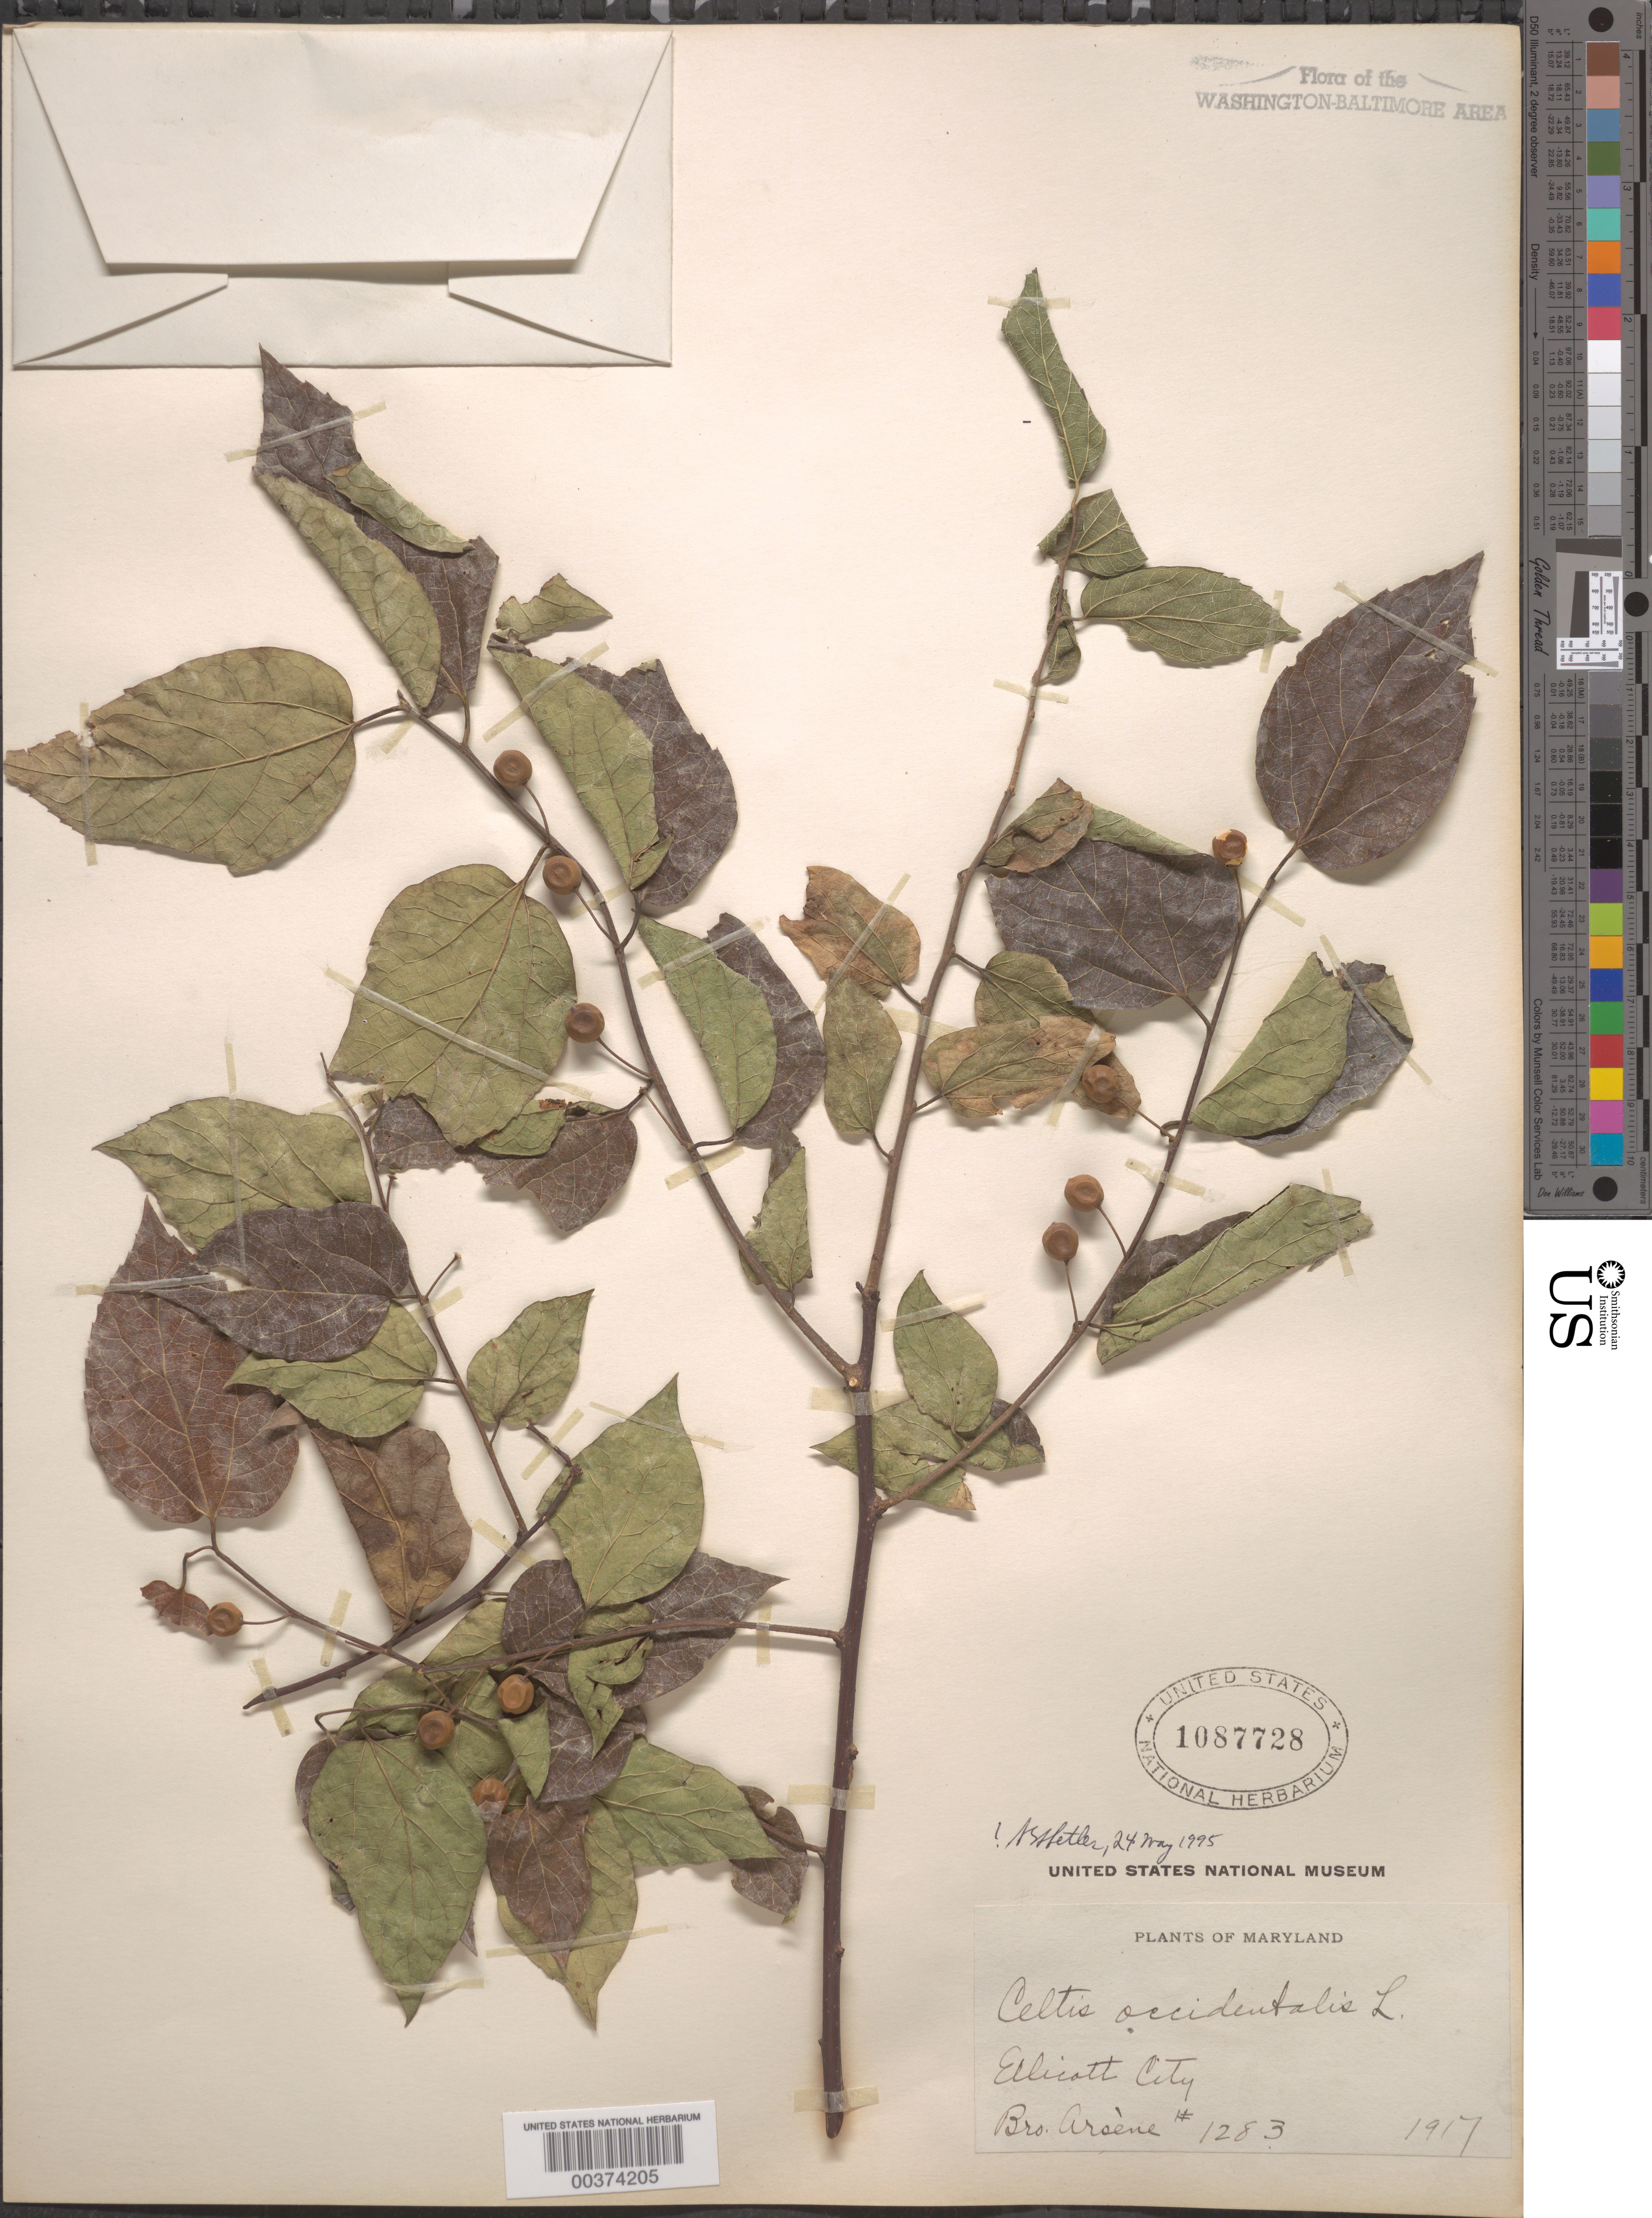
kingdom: Plantae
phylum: Tracheophyta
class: Magnoliopsida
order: Rosales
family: Cannabaceae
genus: Celtis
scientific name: Celtis occidentalis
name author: L.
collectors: Bro. G. Arsène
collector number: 1283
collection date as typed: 1917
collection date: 1917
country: United States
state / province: Maryland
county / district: Howard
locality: Ellicott City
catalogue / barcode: US 1087728